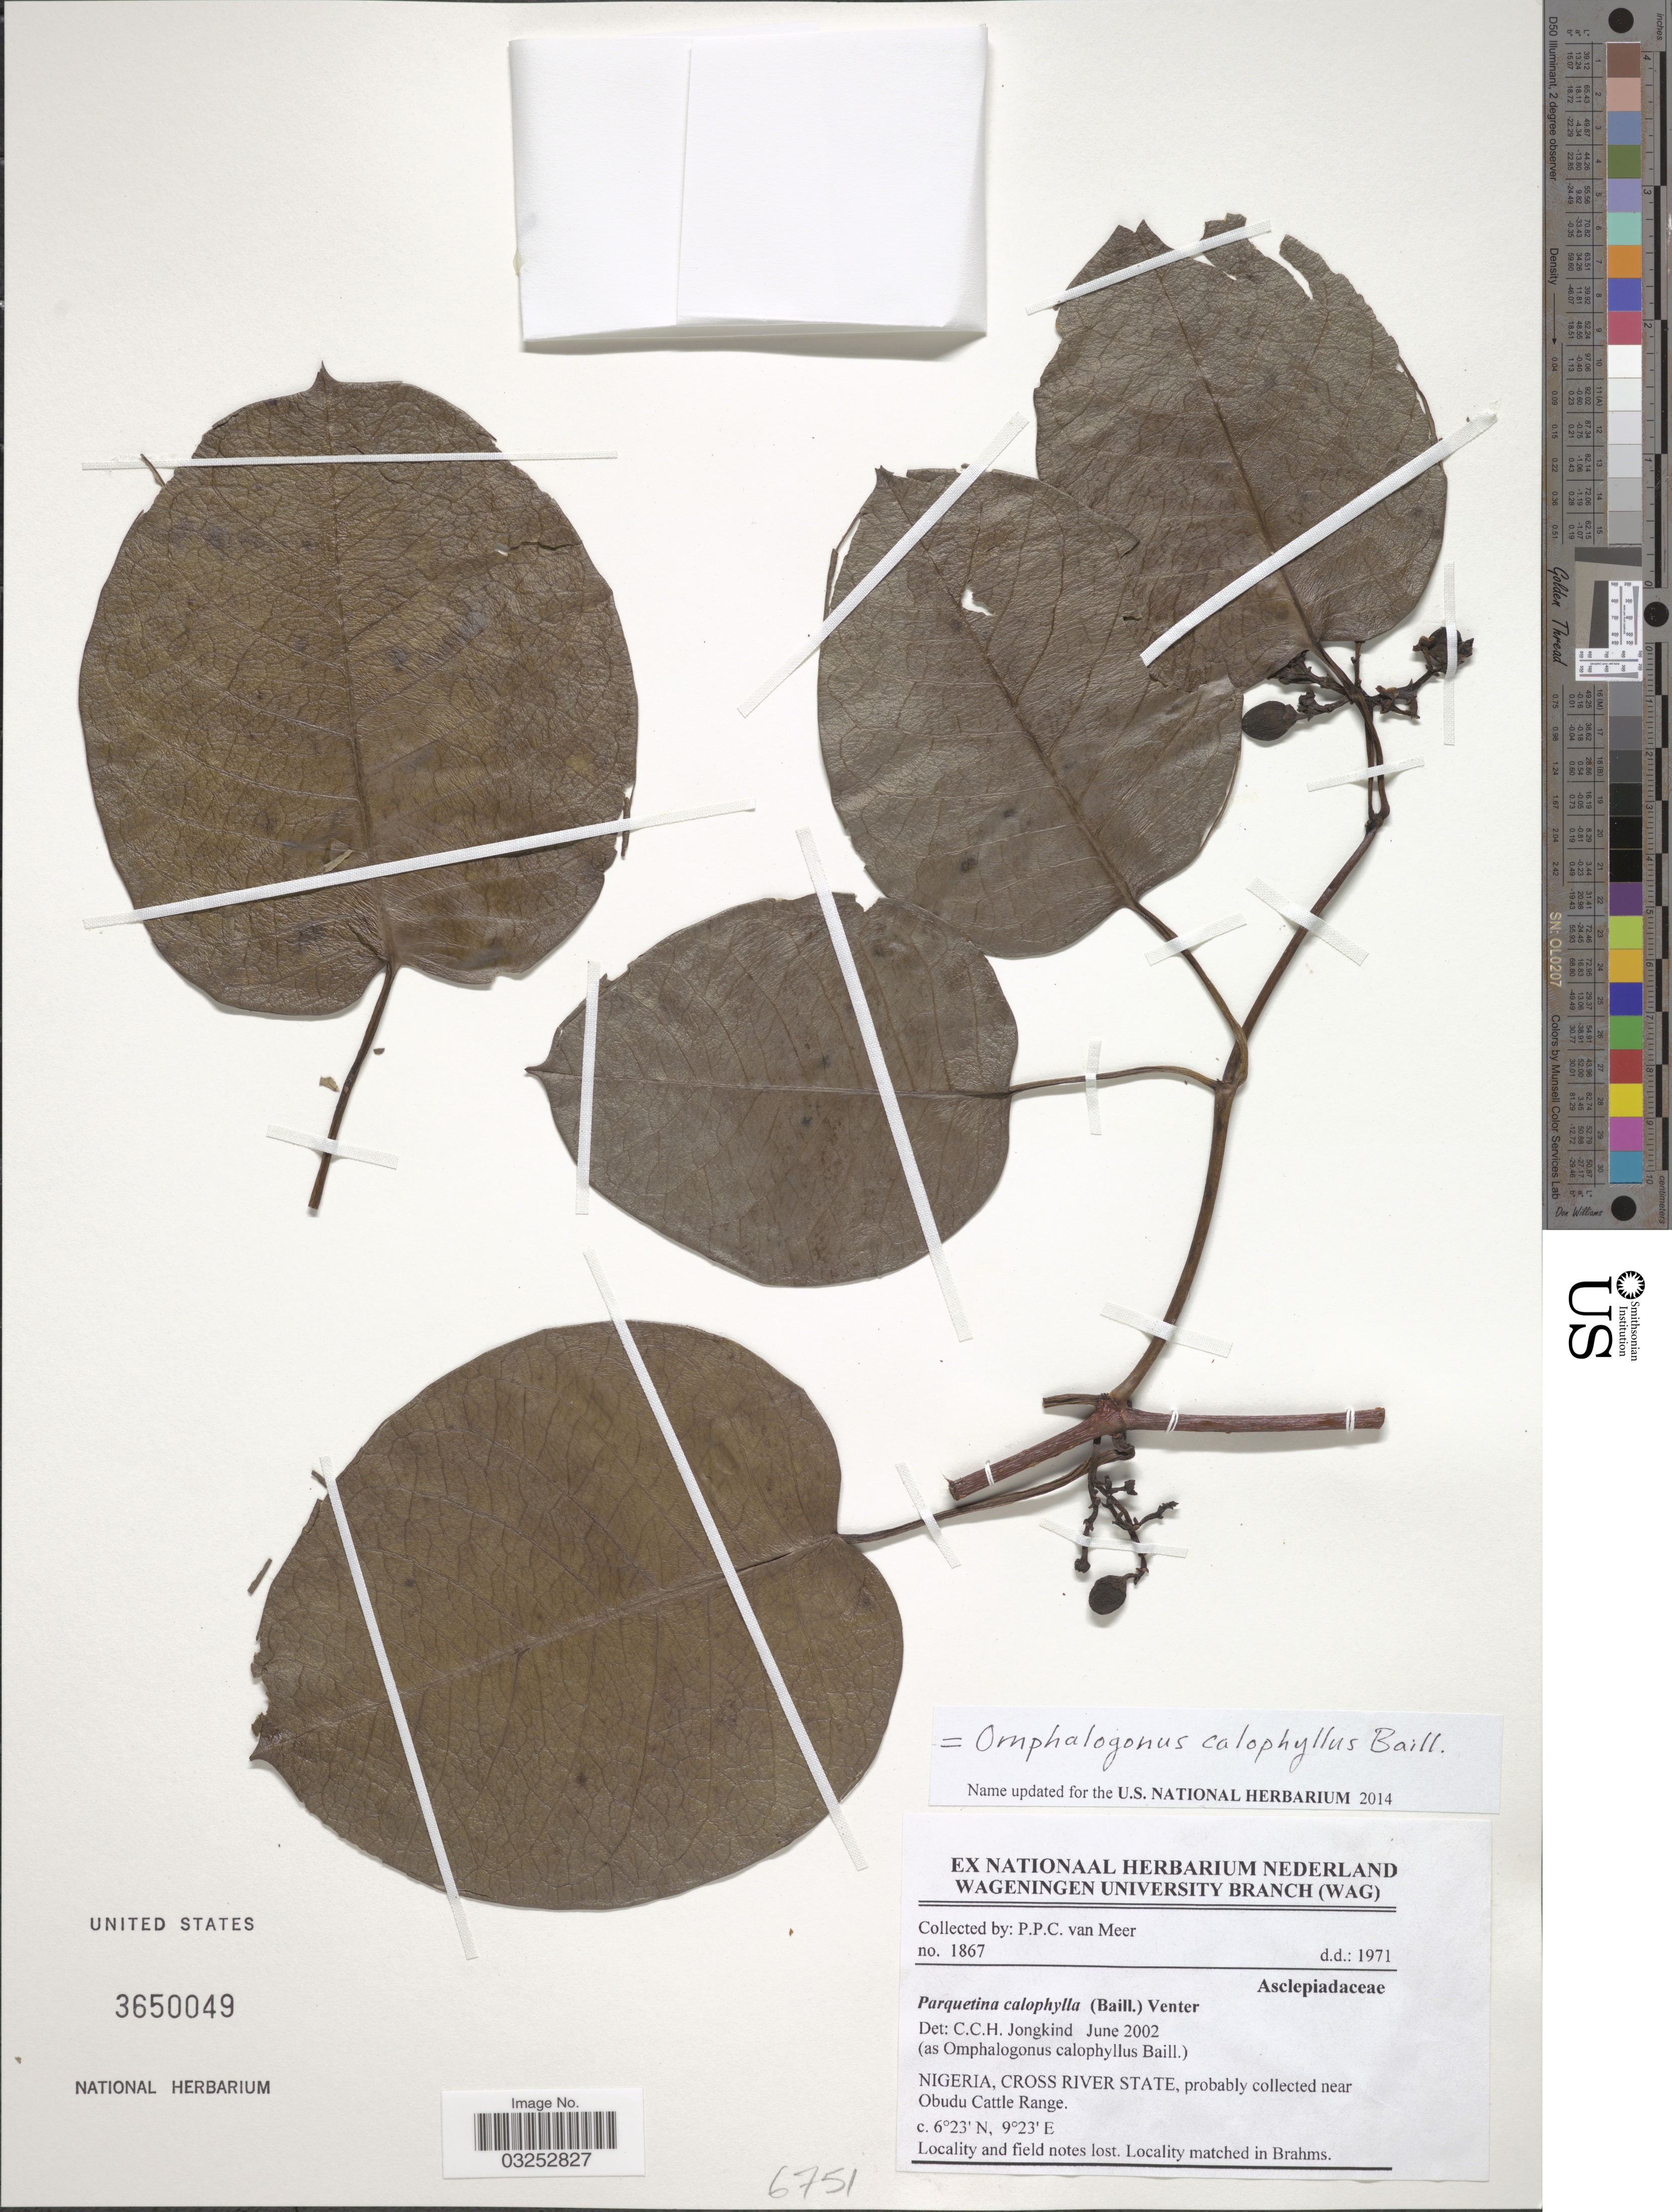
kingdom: Plantae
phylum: Tracheophyta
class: Magnoliopsida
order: Gentianales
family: Apocynaceae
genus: Omphalogonus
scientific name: Omphalogonus calophyllus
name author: Baill.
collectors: P. Van Meer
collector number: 1867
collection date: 1971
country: Nigeria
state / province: Cross River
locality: Cross River State, probably collected near Obudu Cattle Range.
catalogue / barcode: US 3650049